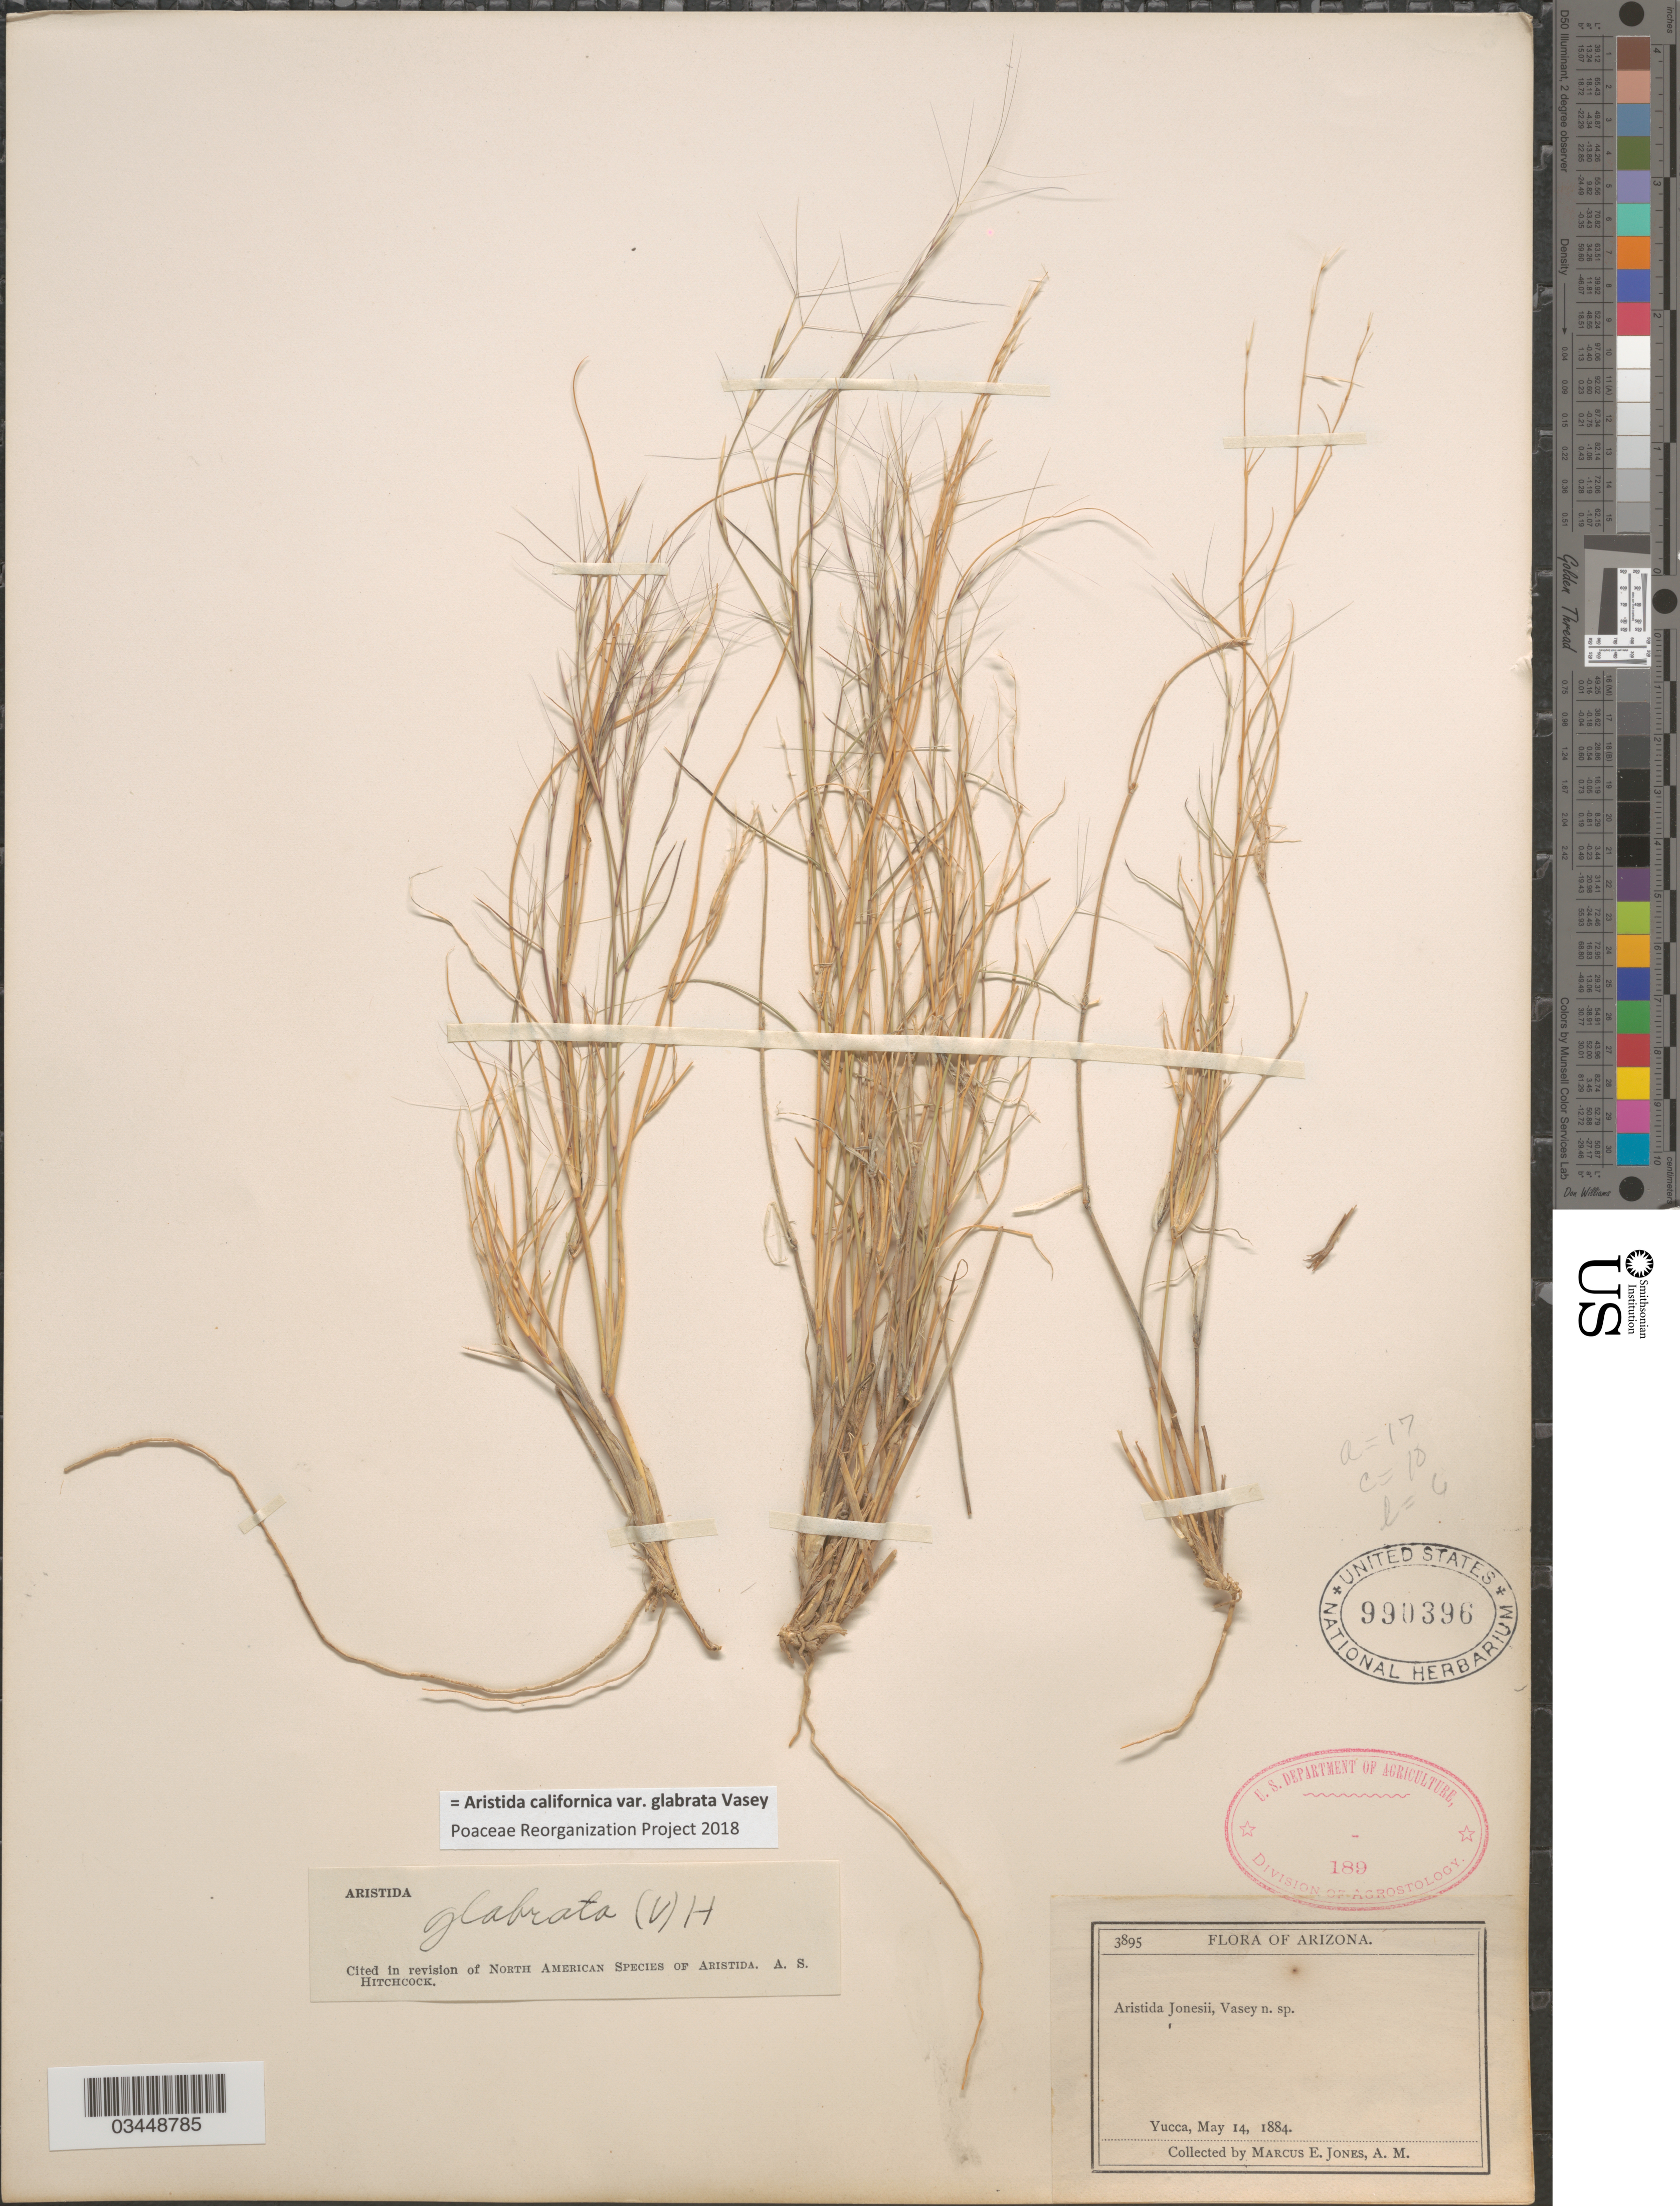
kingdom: Plantae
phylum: Tracheophyta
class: Liliopsida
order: Poales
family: Poaceae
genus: Aristida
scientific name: Aristida californica var. glabrata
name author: Vasey in Brandegee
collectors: M. E. Jones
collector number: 3895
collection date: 1884-05-14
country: United States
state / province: Arizona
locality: Yucca.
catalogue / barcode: US 990396